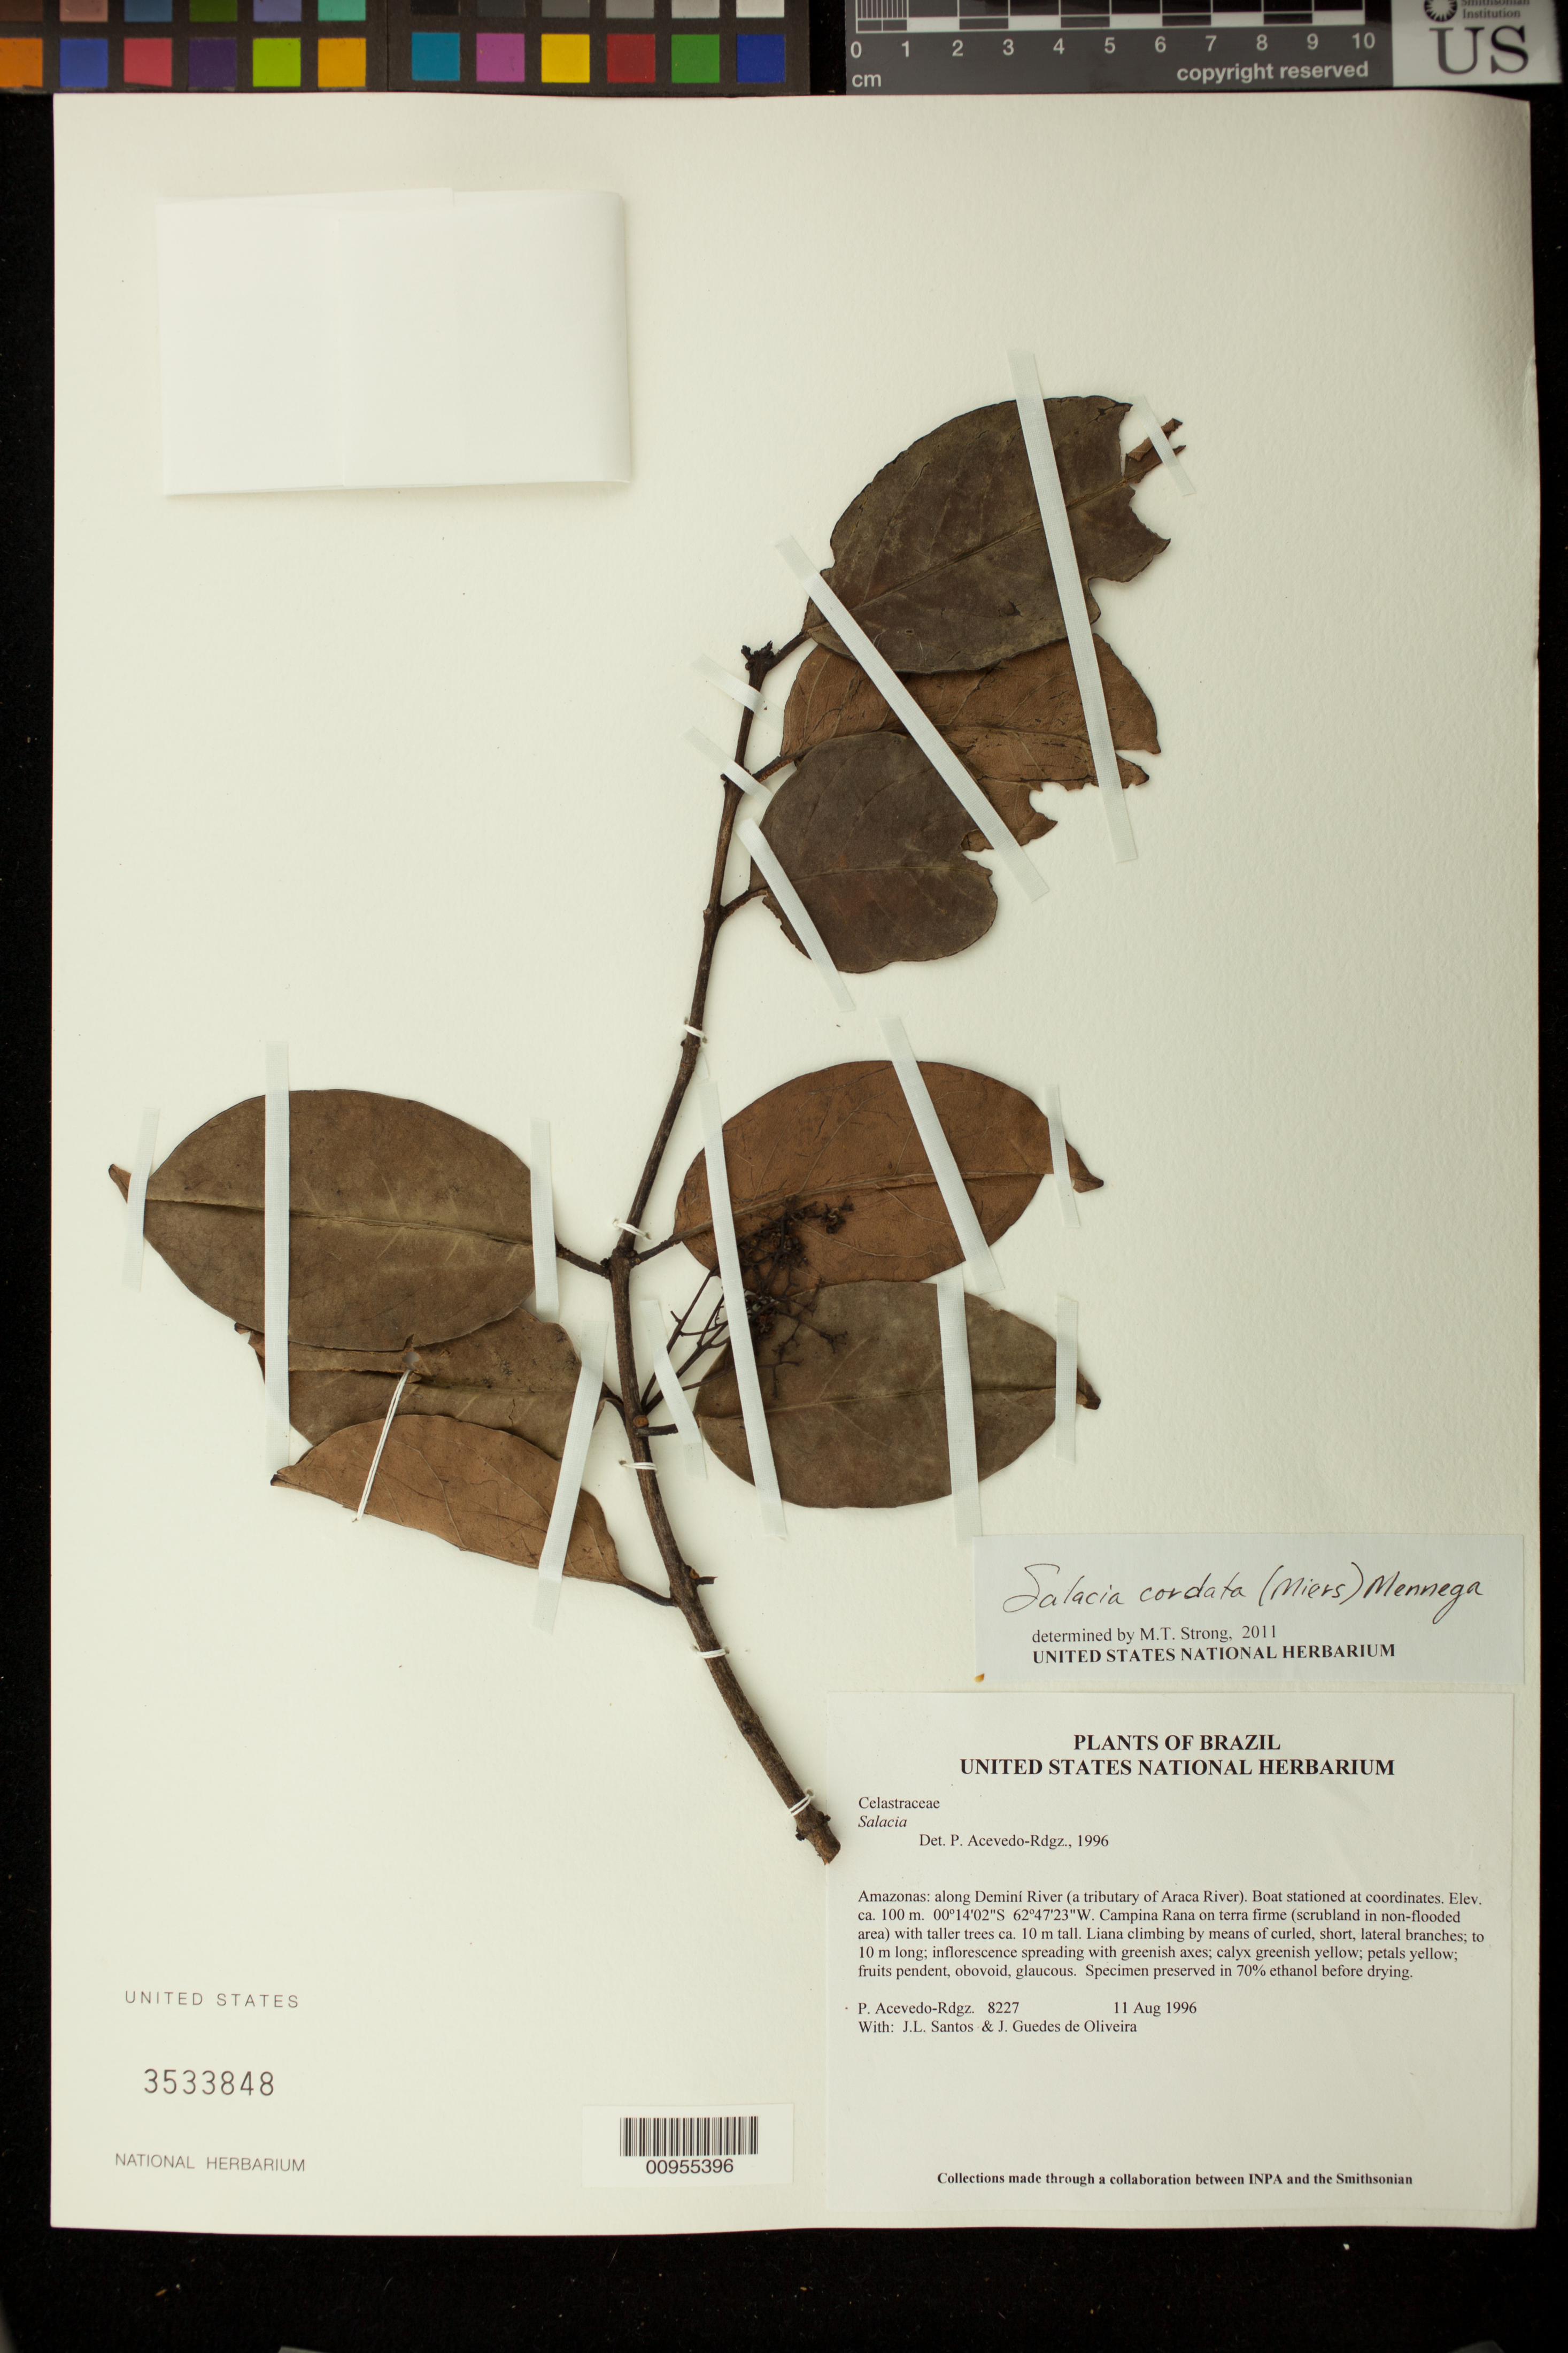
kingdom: Plantae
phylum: Tracheophyta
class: Magnoliopsida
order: Celastrales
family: Celastraceae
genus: Peritassa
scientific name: Peritassa laevigata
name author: (Hoffmanns. ex Link) A.C. Sm.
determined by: Lombardi, Julio A.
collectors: P. Acevedo-Rodr., J. L. Santos & J. Guedes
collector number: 8227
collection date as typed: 11 Aug 1996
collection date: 1996-08-11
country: Brazil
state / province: Amazonas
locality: Amazonas: along Deminí River (a tributary of Araca River). Boat stationed at coordinates.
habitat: Campina Rana on terra firme (scrubland in non-flooded area) with taller trees ca. 10 m tall.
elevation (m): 100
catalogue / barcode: US 3533848